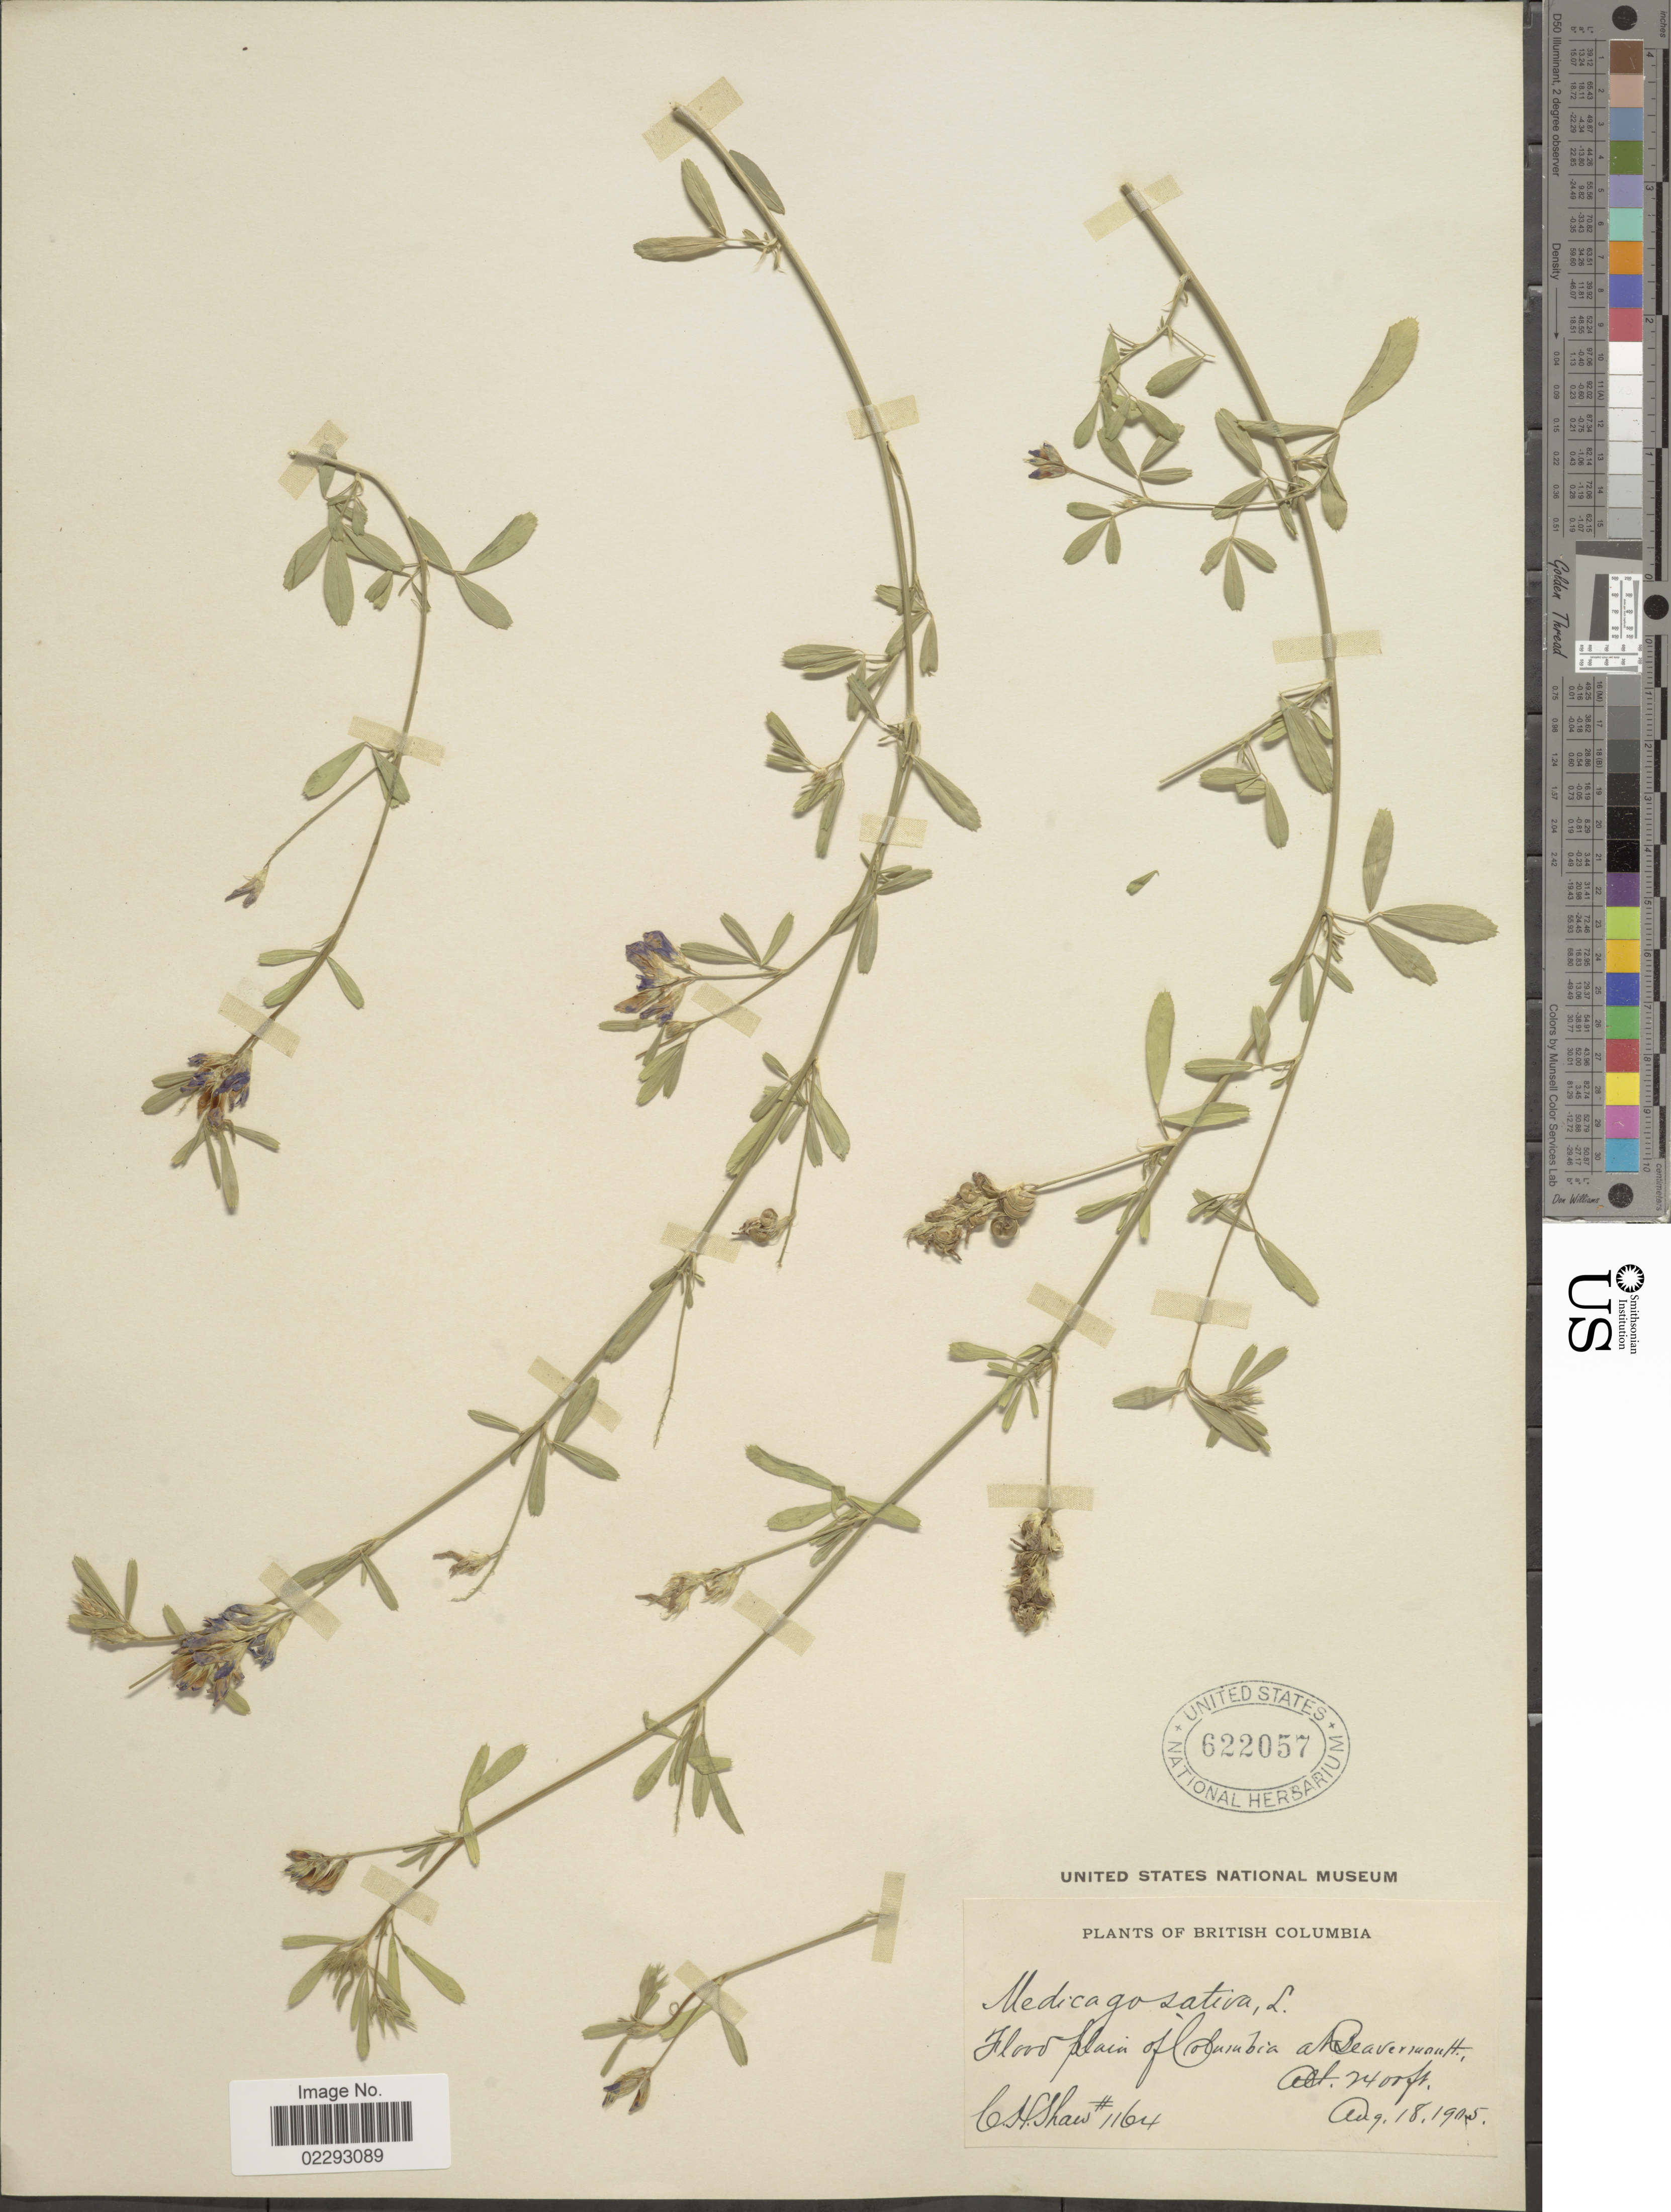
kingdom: Plantae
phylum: Tracheophyta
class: Magnoliopsida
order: Fabales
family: Fabaceae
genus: Medicago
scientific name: Medicago sativa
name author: L.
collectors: C. S. Shaw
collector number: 1164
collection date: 1905-08-18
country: Canada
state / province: British Columbia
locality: Flood plain of Columbia at Beavermouth.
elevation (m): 732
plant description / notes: Precise locality edit: Corrected "Beavermoutt" to "Beavermouth."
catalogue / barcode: US 622057